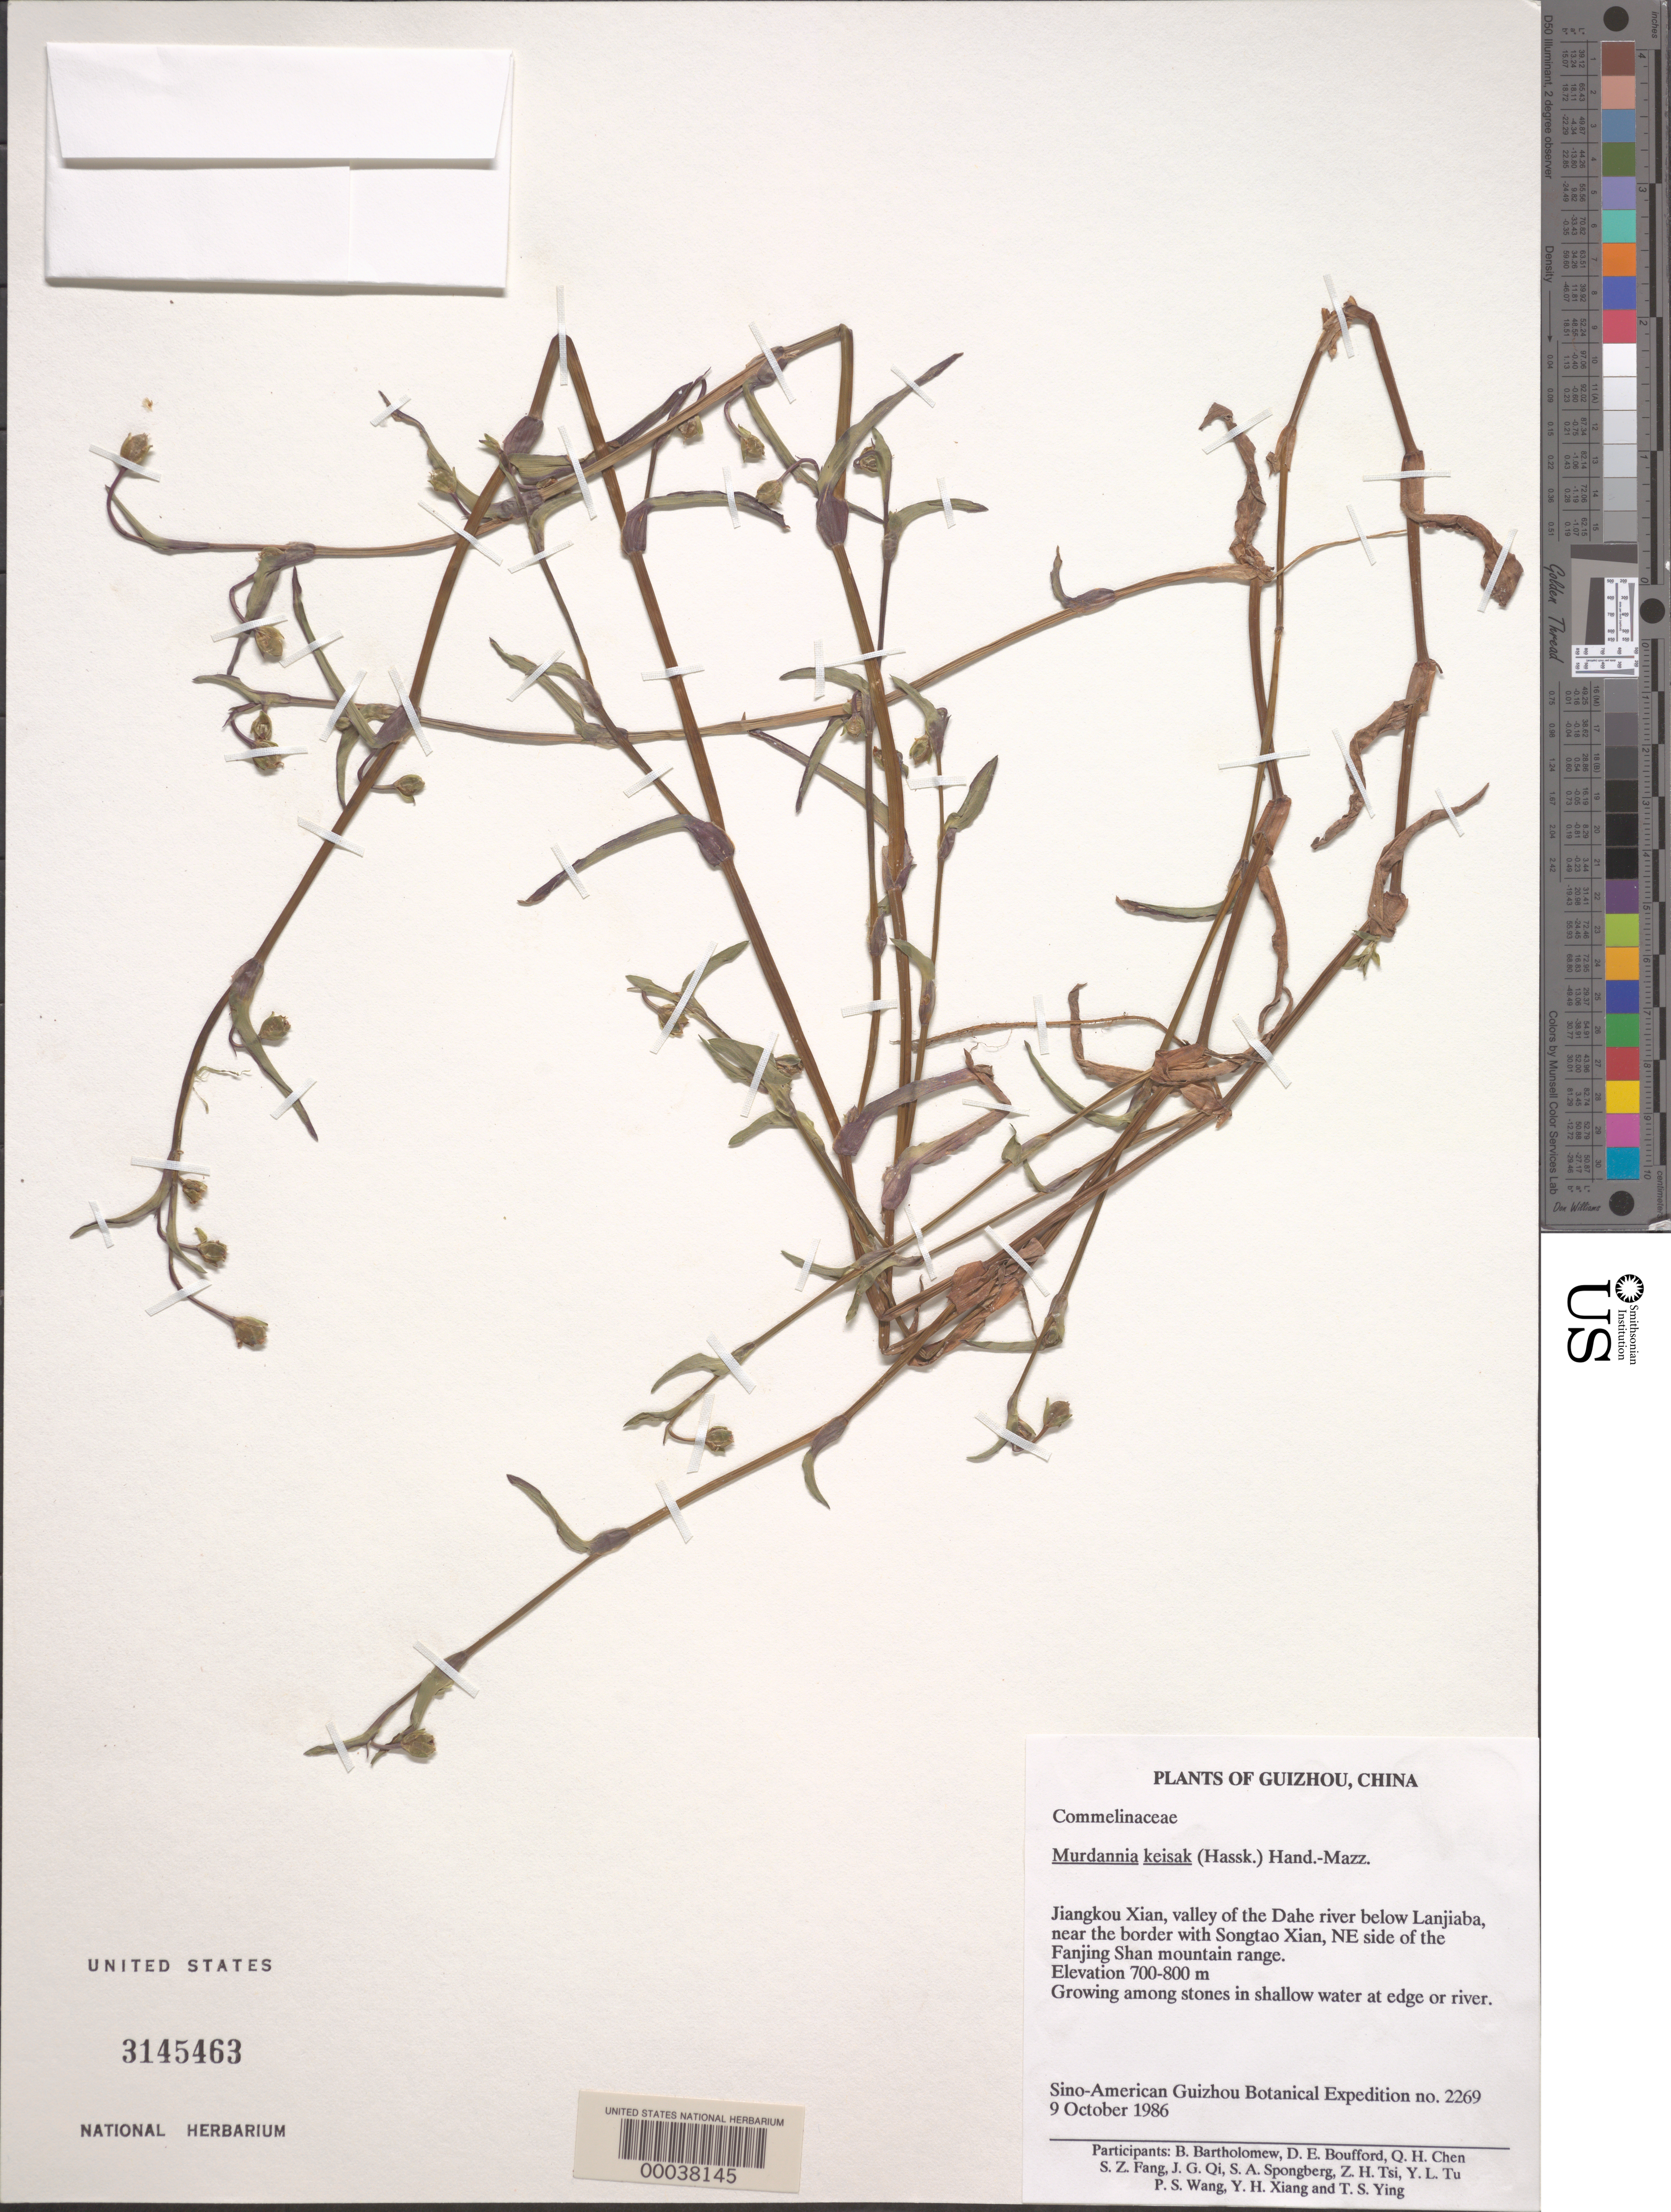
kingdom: Plantae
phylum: Tracheophyta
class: Liliopsida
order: Commelinales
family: Commelinaceae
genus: Murdannia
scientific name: Murdannia keisak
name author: (Hassk.) Hand.-Mazz.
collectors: B. M. Bartholomew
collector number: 2269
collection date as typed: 09 Oct 1986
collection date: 1986-10-09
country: China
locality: Jiangkou xian, valley of the dahe river below lanjiaba, near the border with songtao xian, ne side of the fanjing shan mt range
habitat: Growing among stones in shallow water at edge or river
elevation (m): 700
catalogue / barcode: US 3145463